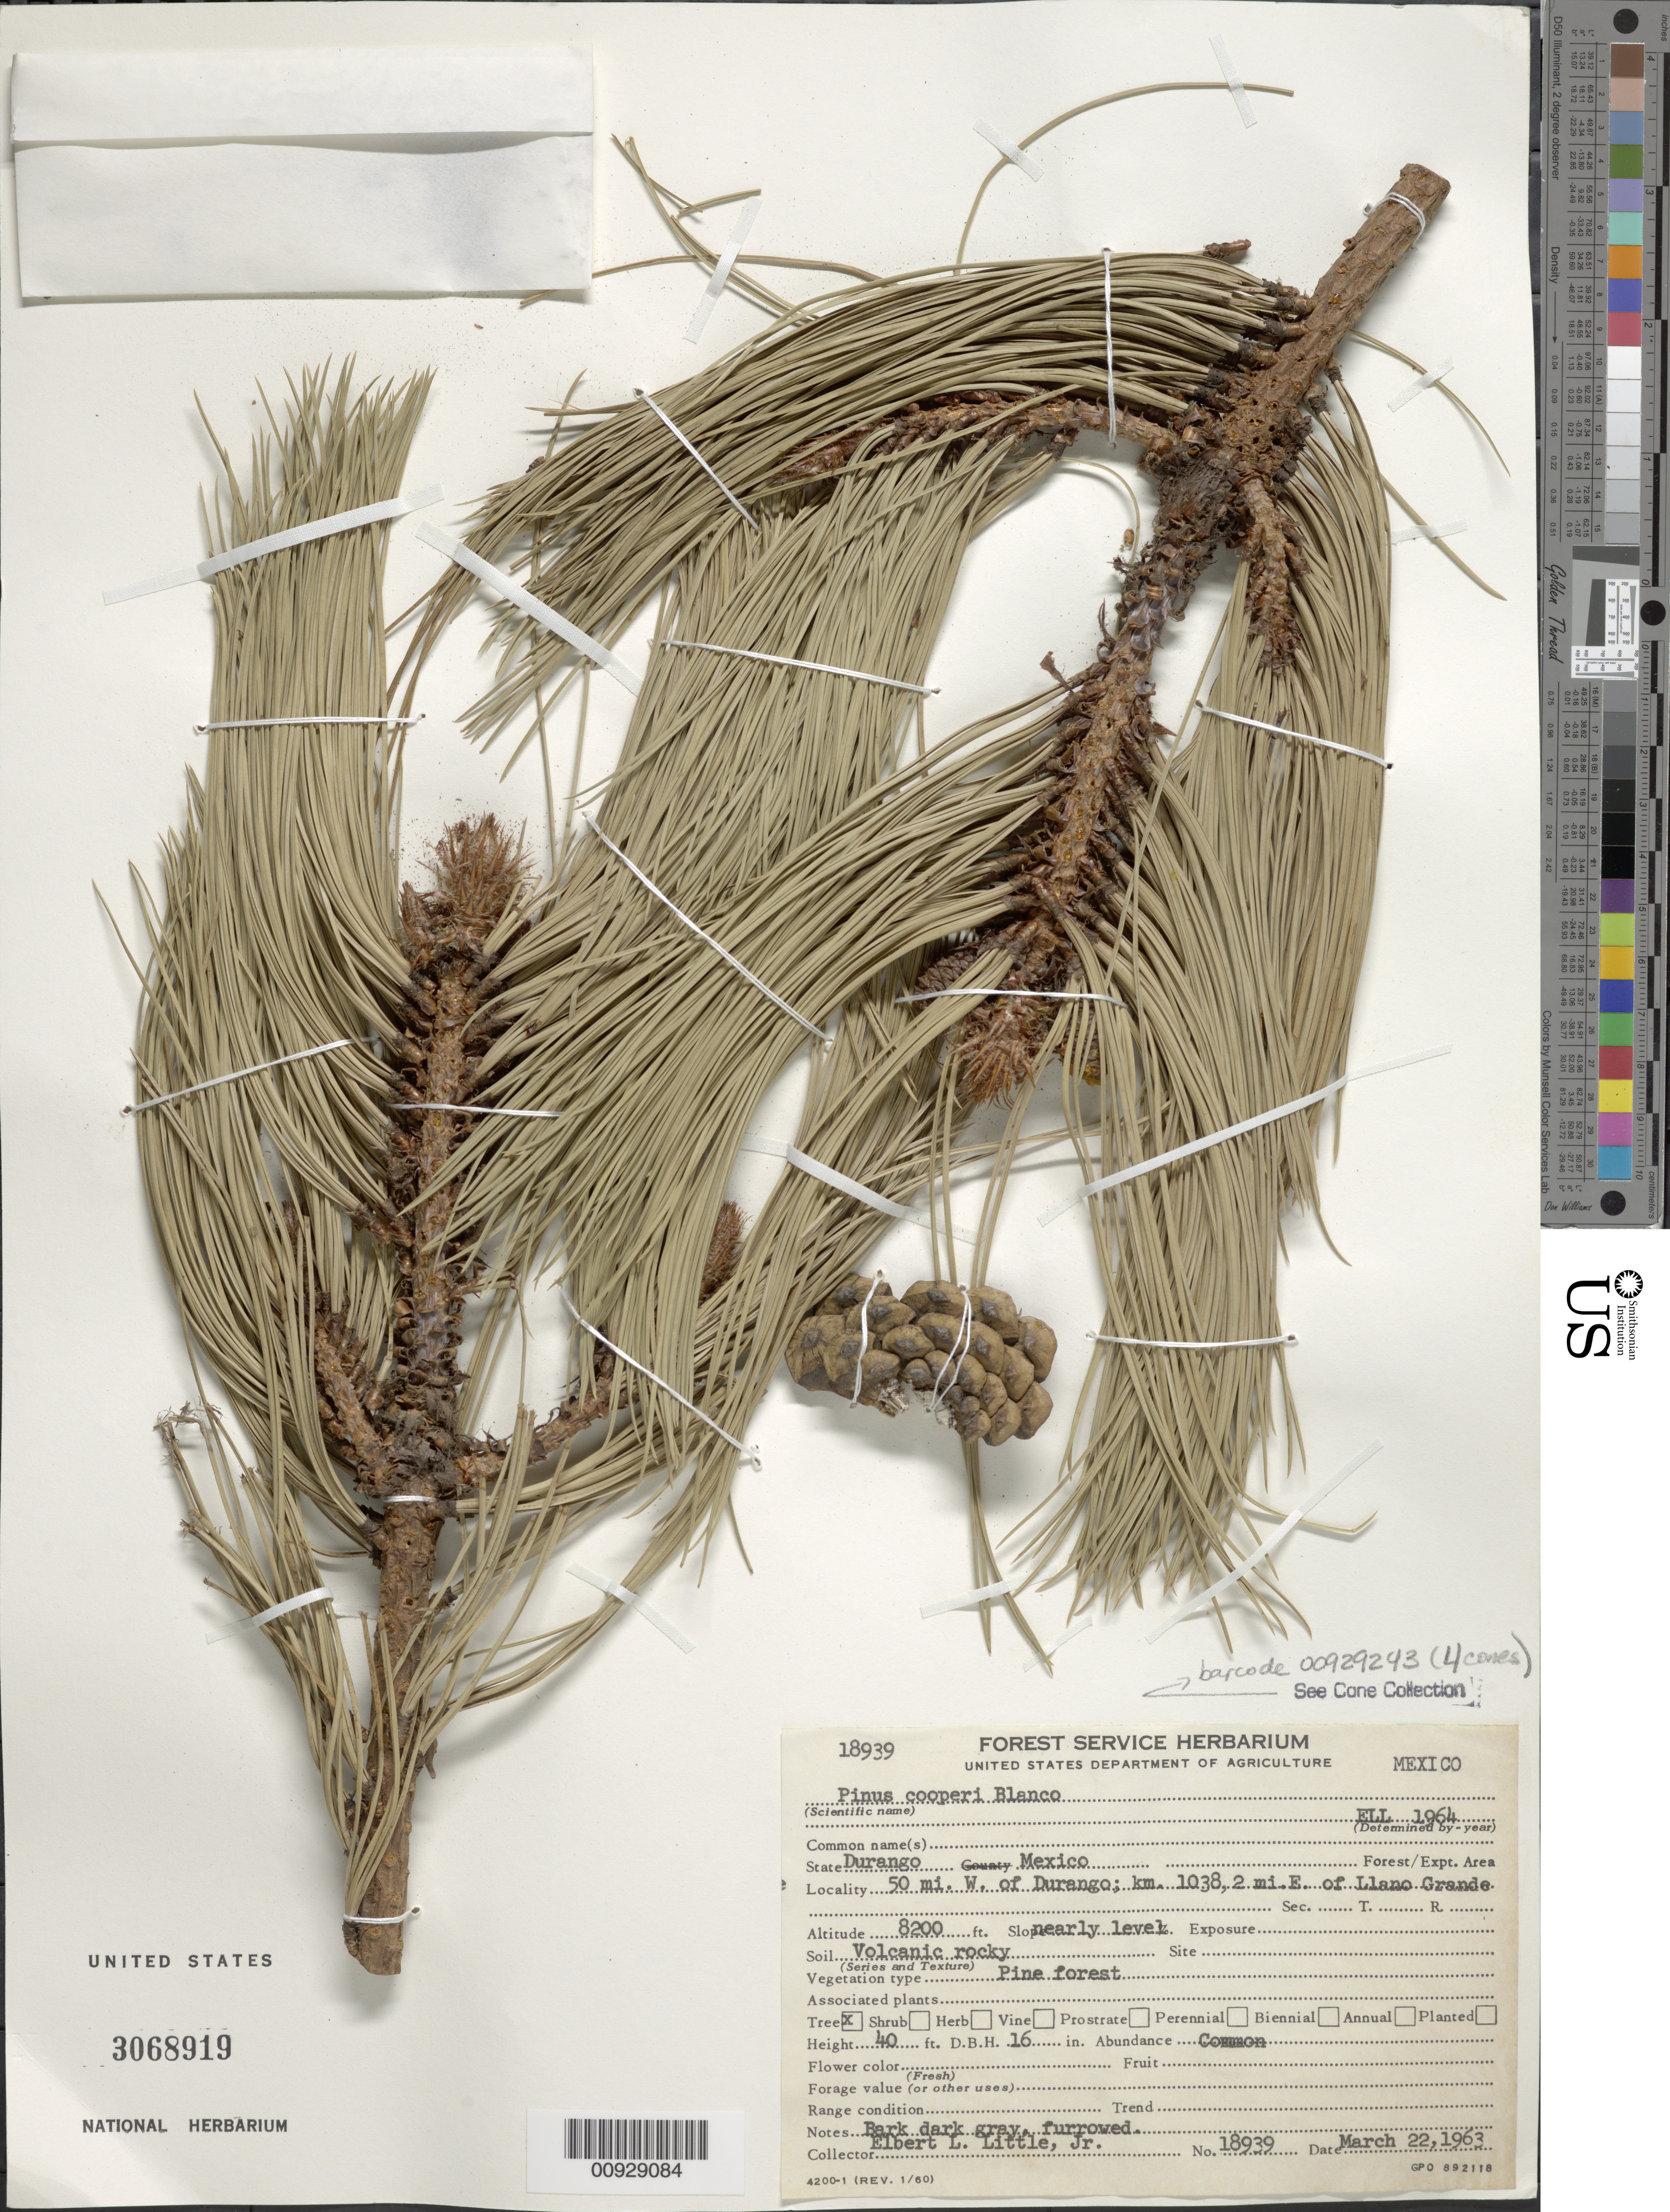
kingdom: Plantae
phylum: Tracheophyta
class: Pinopsida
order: Pinales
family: Pinaceae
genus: Pinus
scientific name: Pinus cooperi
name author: C.E. Blanco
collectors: E. L. Little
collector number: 18939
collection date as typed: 22 Mar 1963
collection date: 1963-03-22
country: Mexico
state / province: Durango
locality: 50 mi. W of Durango; km. 1038, 2 mi. E of Llano Grande.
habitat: Pine forest, slope nearly level. Soil volcanic rocky.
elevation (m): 2499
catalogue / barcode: US 3068919